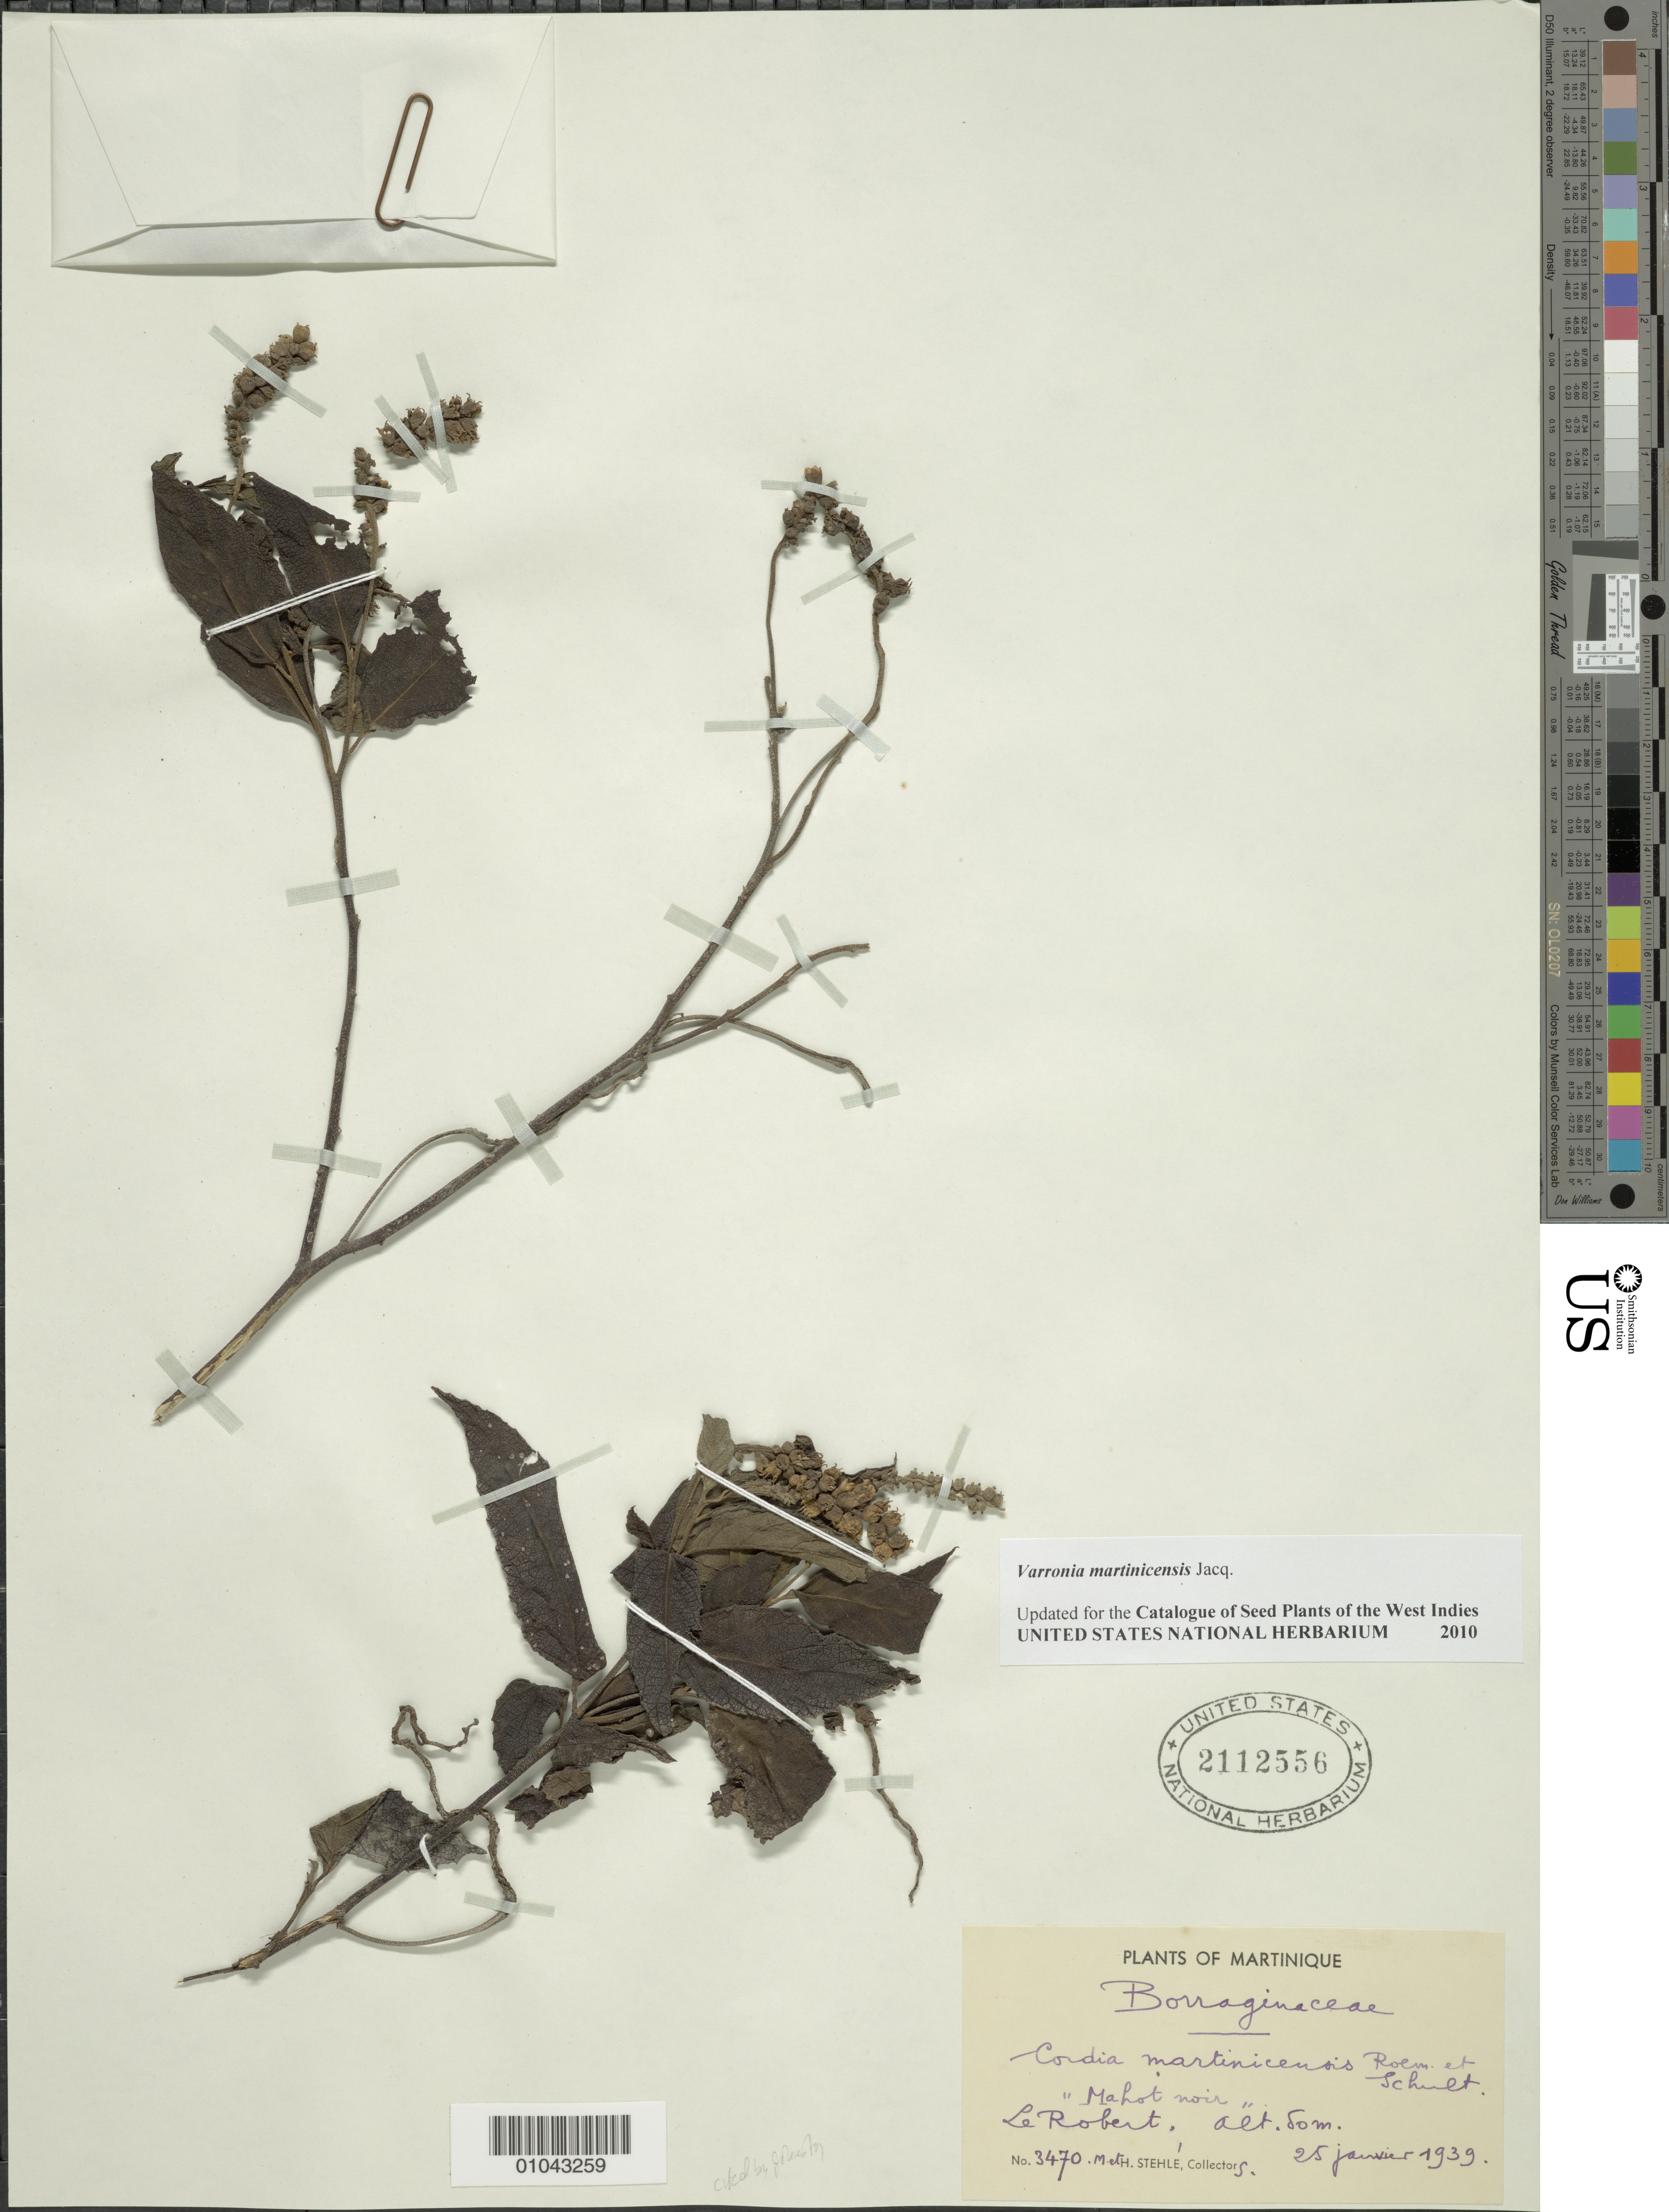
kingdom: Plantae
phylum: Tracheophyta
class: Magnoliopsida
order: Boraginales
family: Cordiaceae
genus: Varronia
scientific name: Varronia martinicensis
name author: Jacq.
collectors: H. Stehlé & M. Stehlé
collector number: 3470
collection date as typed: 25 Jan 1939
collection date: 1939-01-25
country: Martinique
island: Martinique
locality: Le Robert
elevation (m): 50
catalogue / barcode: US 2112556